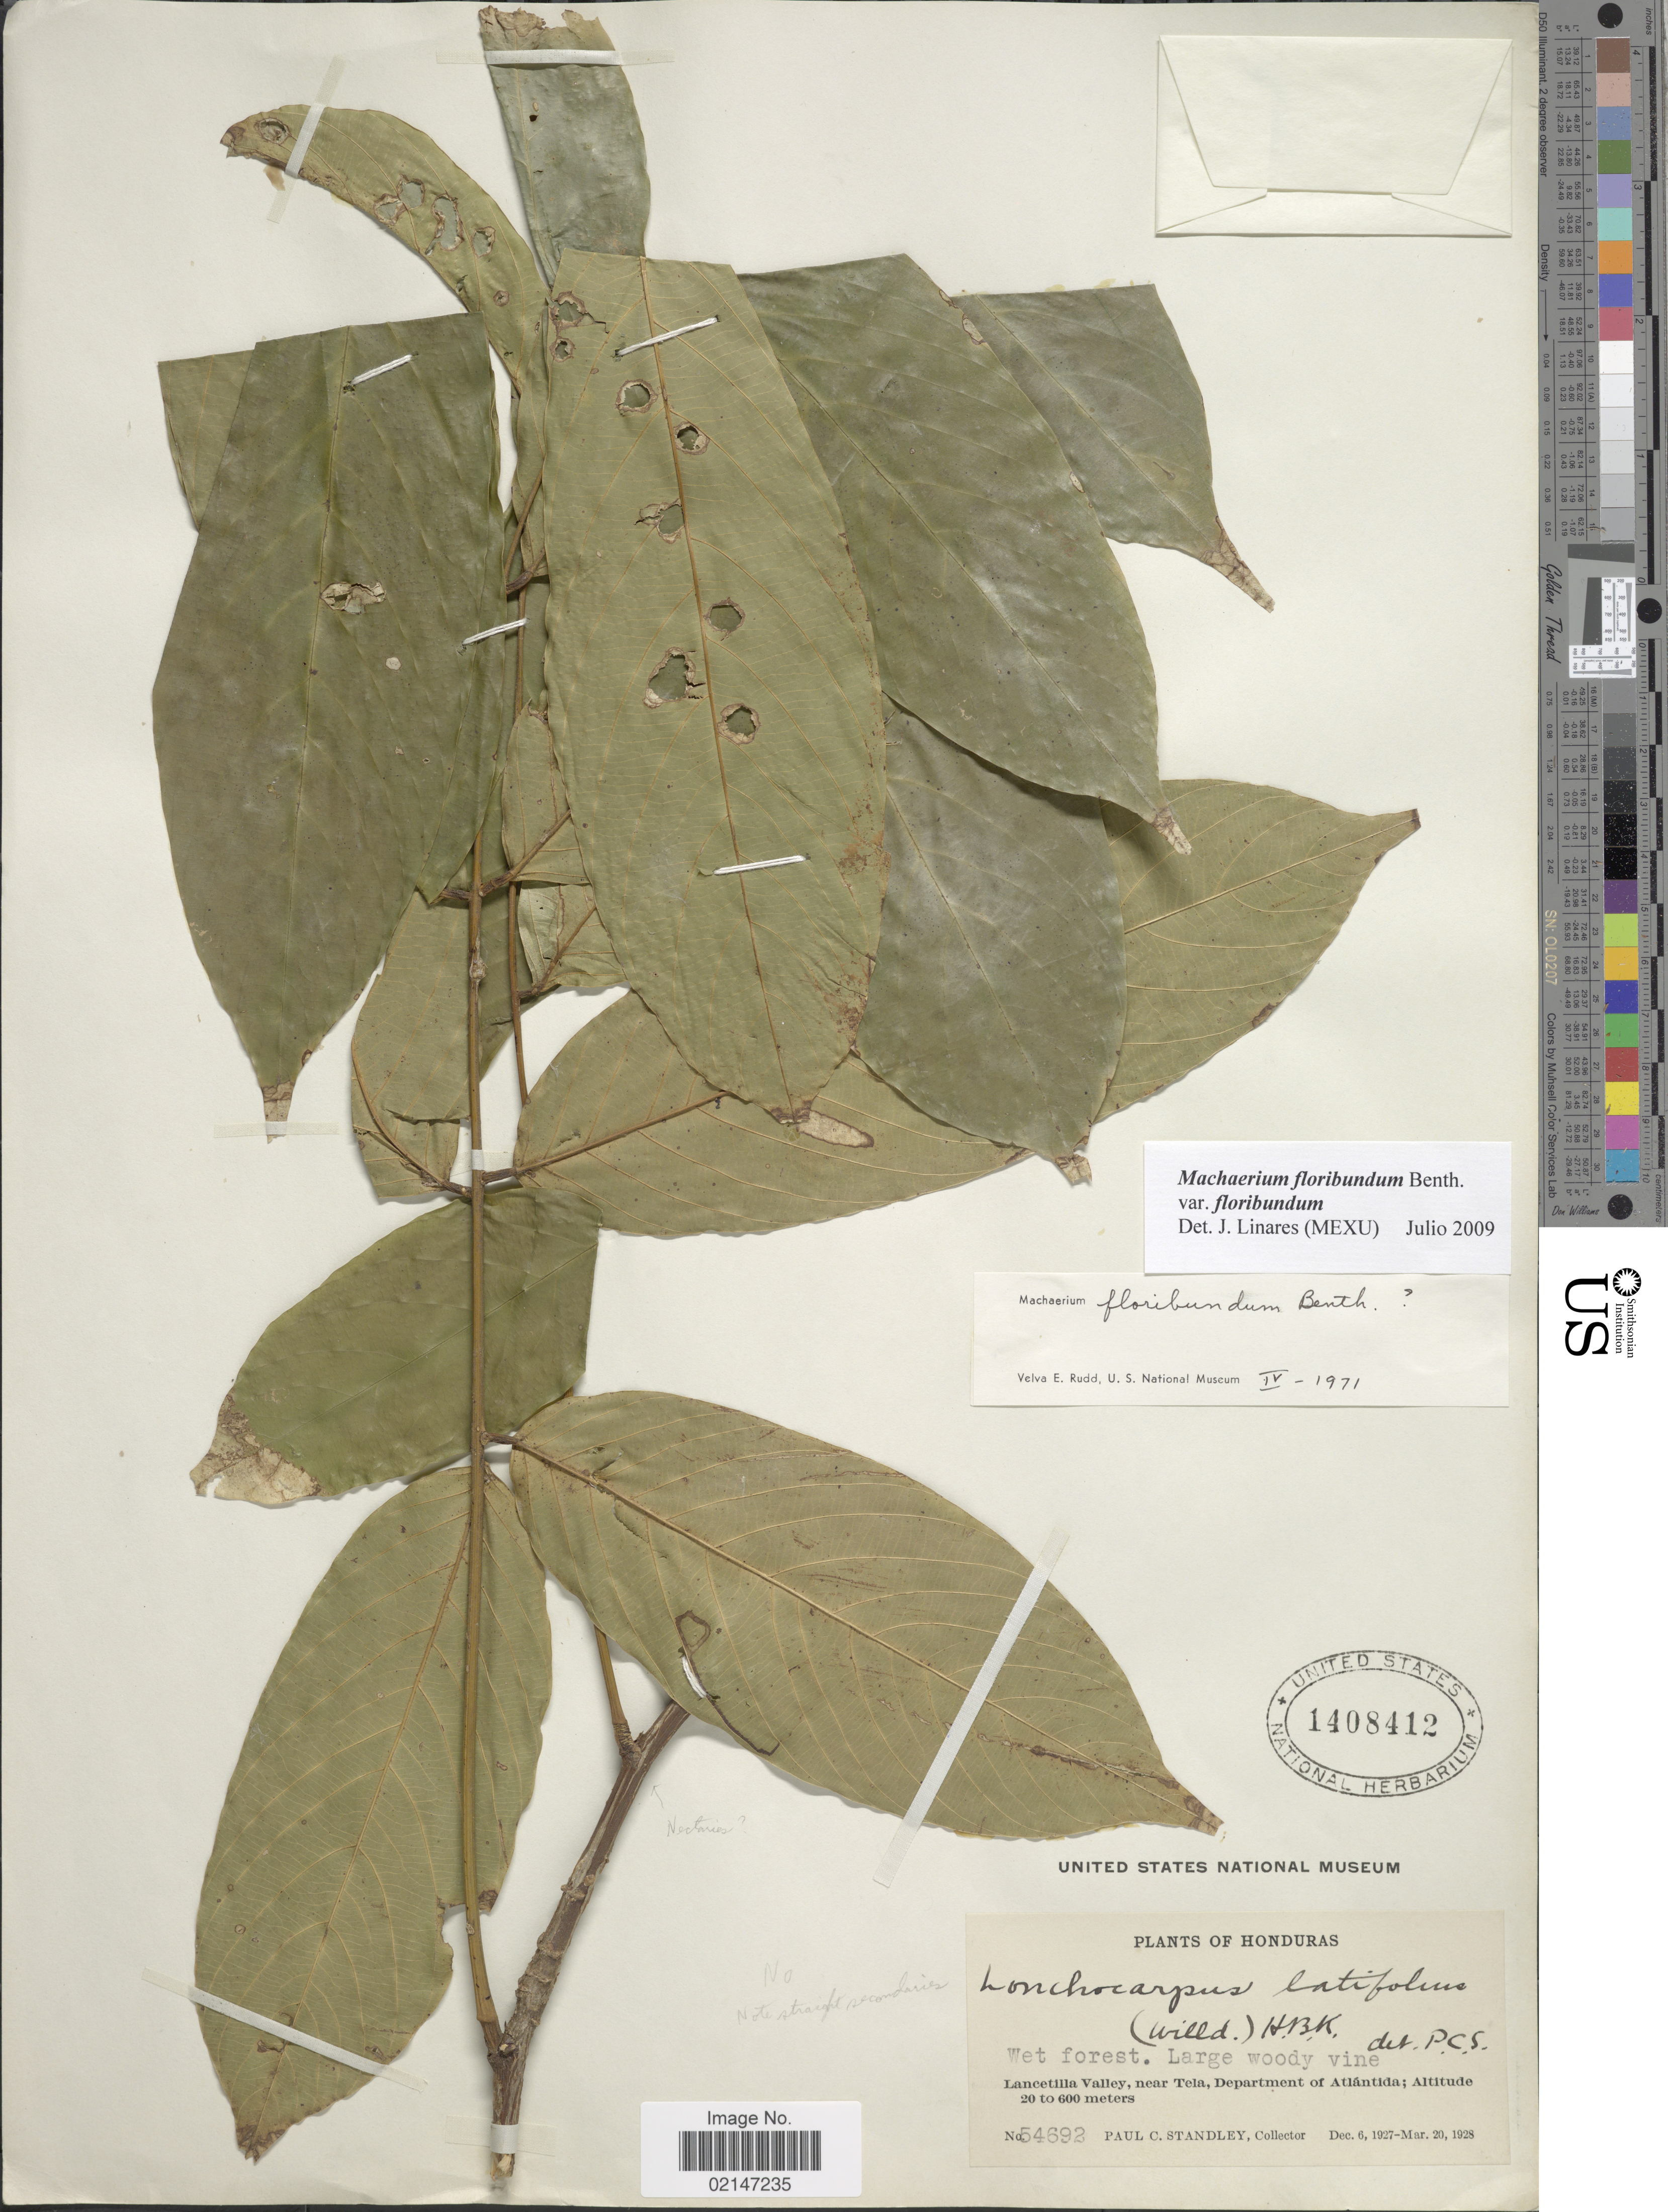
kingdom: Plantae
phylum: Tracheophyta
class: Magnoliopsida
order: Fabales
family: Fabaceae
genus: Machaerium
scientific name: Machaerium floribundum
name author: Benth.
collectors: P. C. Standley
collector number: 54692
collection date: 1927-12-06/1928-03-20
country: Honduras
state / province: Atlántida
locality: Wet forest. Lancetilla Valley, near Tela, Department of Atlántida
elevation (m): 20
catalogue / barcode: US 1408412